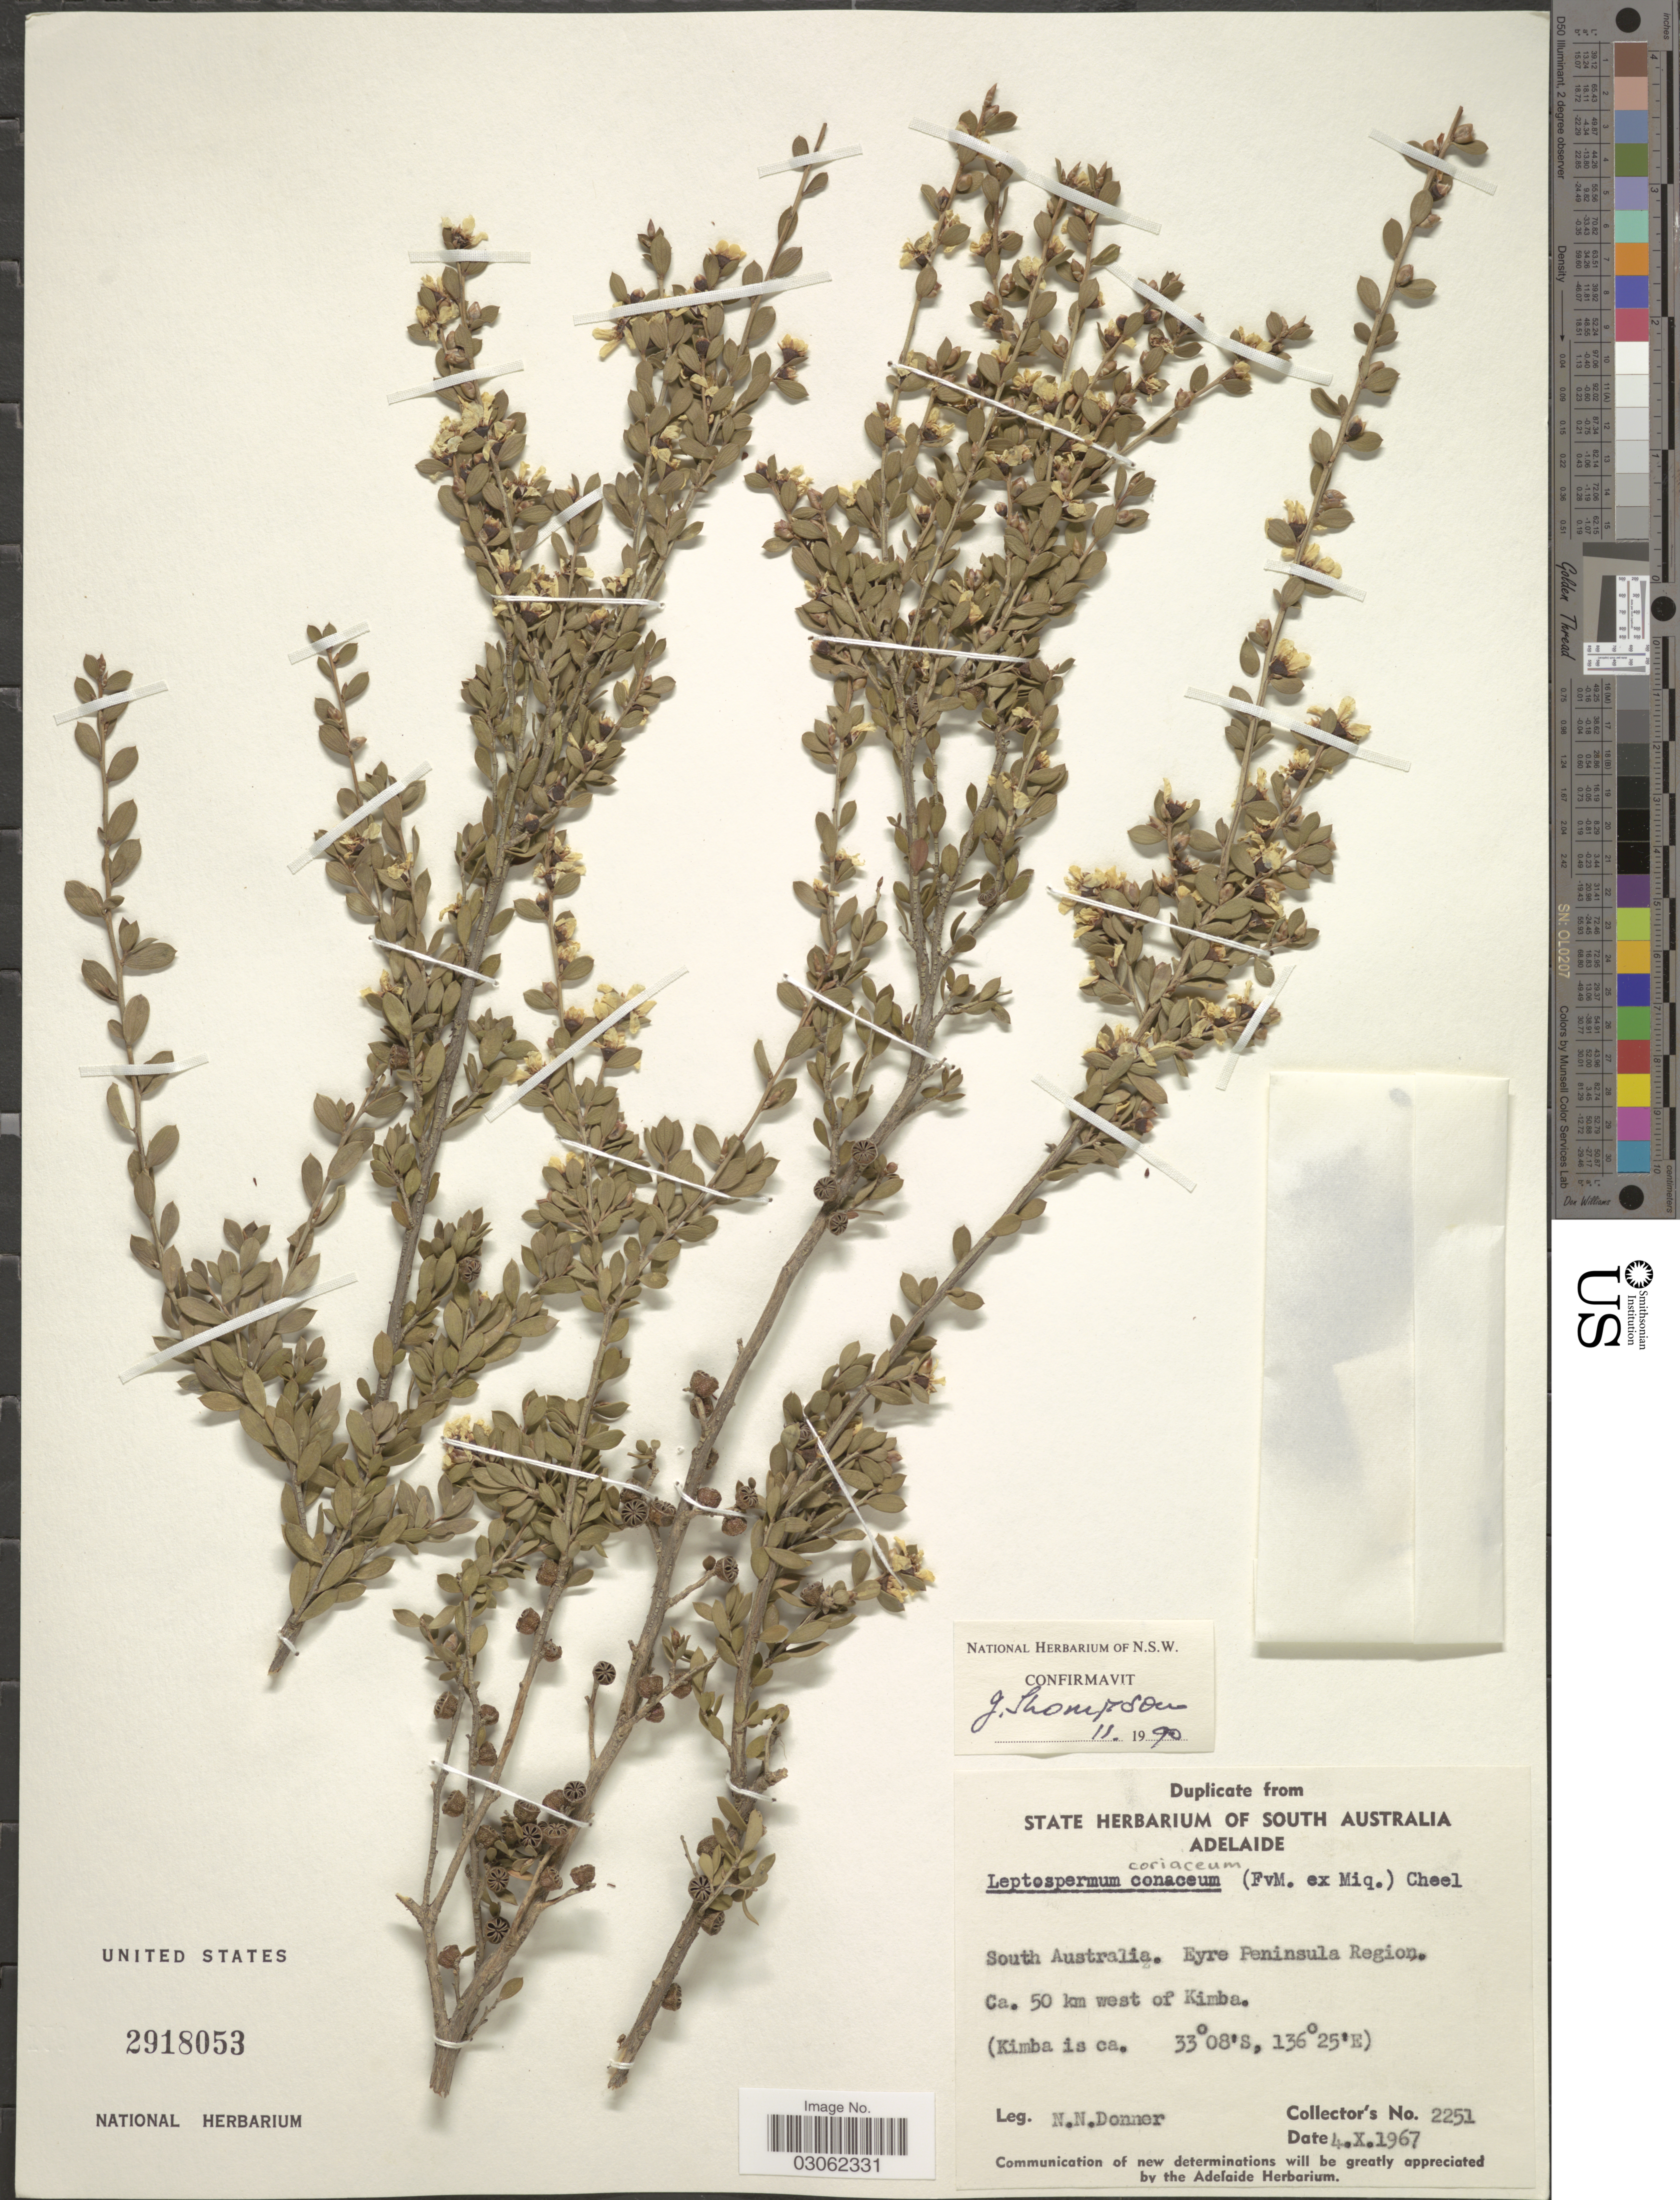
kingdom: Plantae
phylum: Tracheophyta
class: Magnoliopsida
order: Myrtales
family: Myrtaceae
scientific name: Gaudium coriaceum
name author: (F. Muell.) P.G. Wilson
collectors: N. Donner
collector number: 2251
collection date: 1967-10-04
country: Australia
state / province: South Australia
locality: Eyre Peninsula Region. Ca. 50 km west of Kimba.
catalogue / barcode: US 2918053